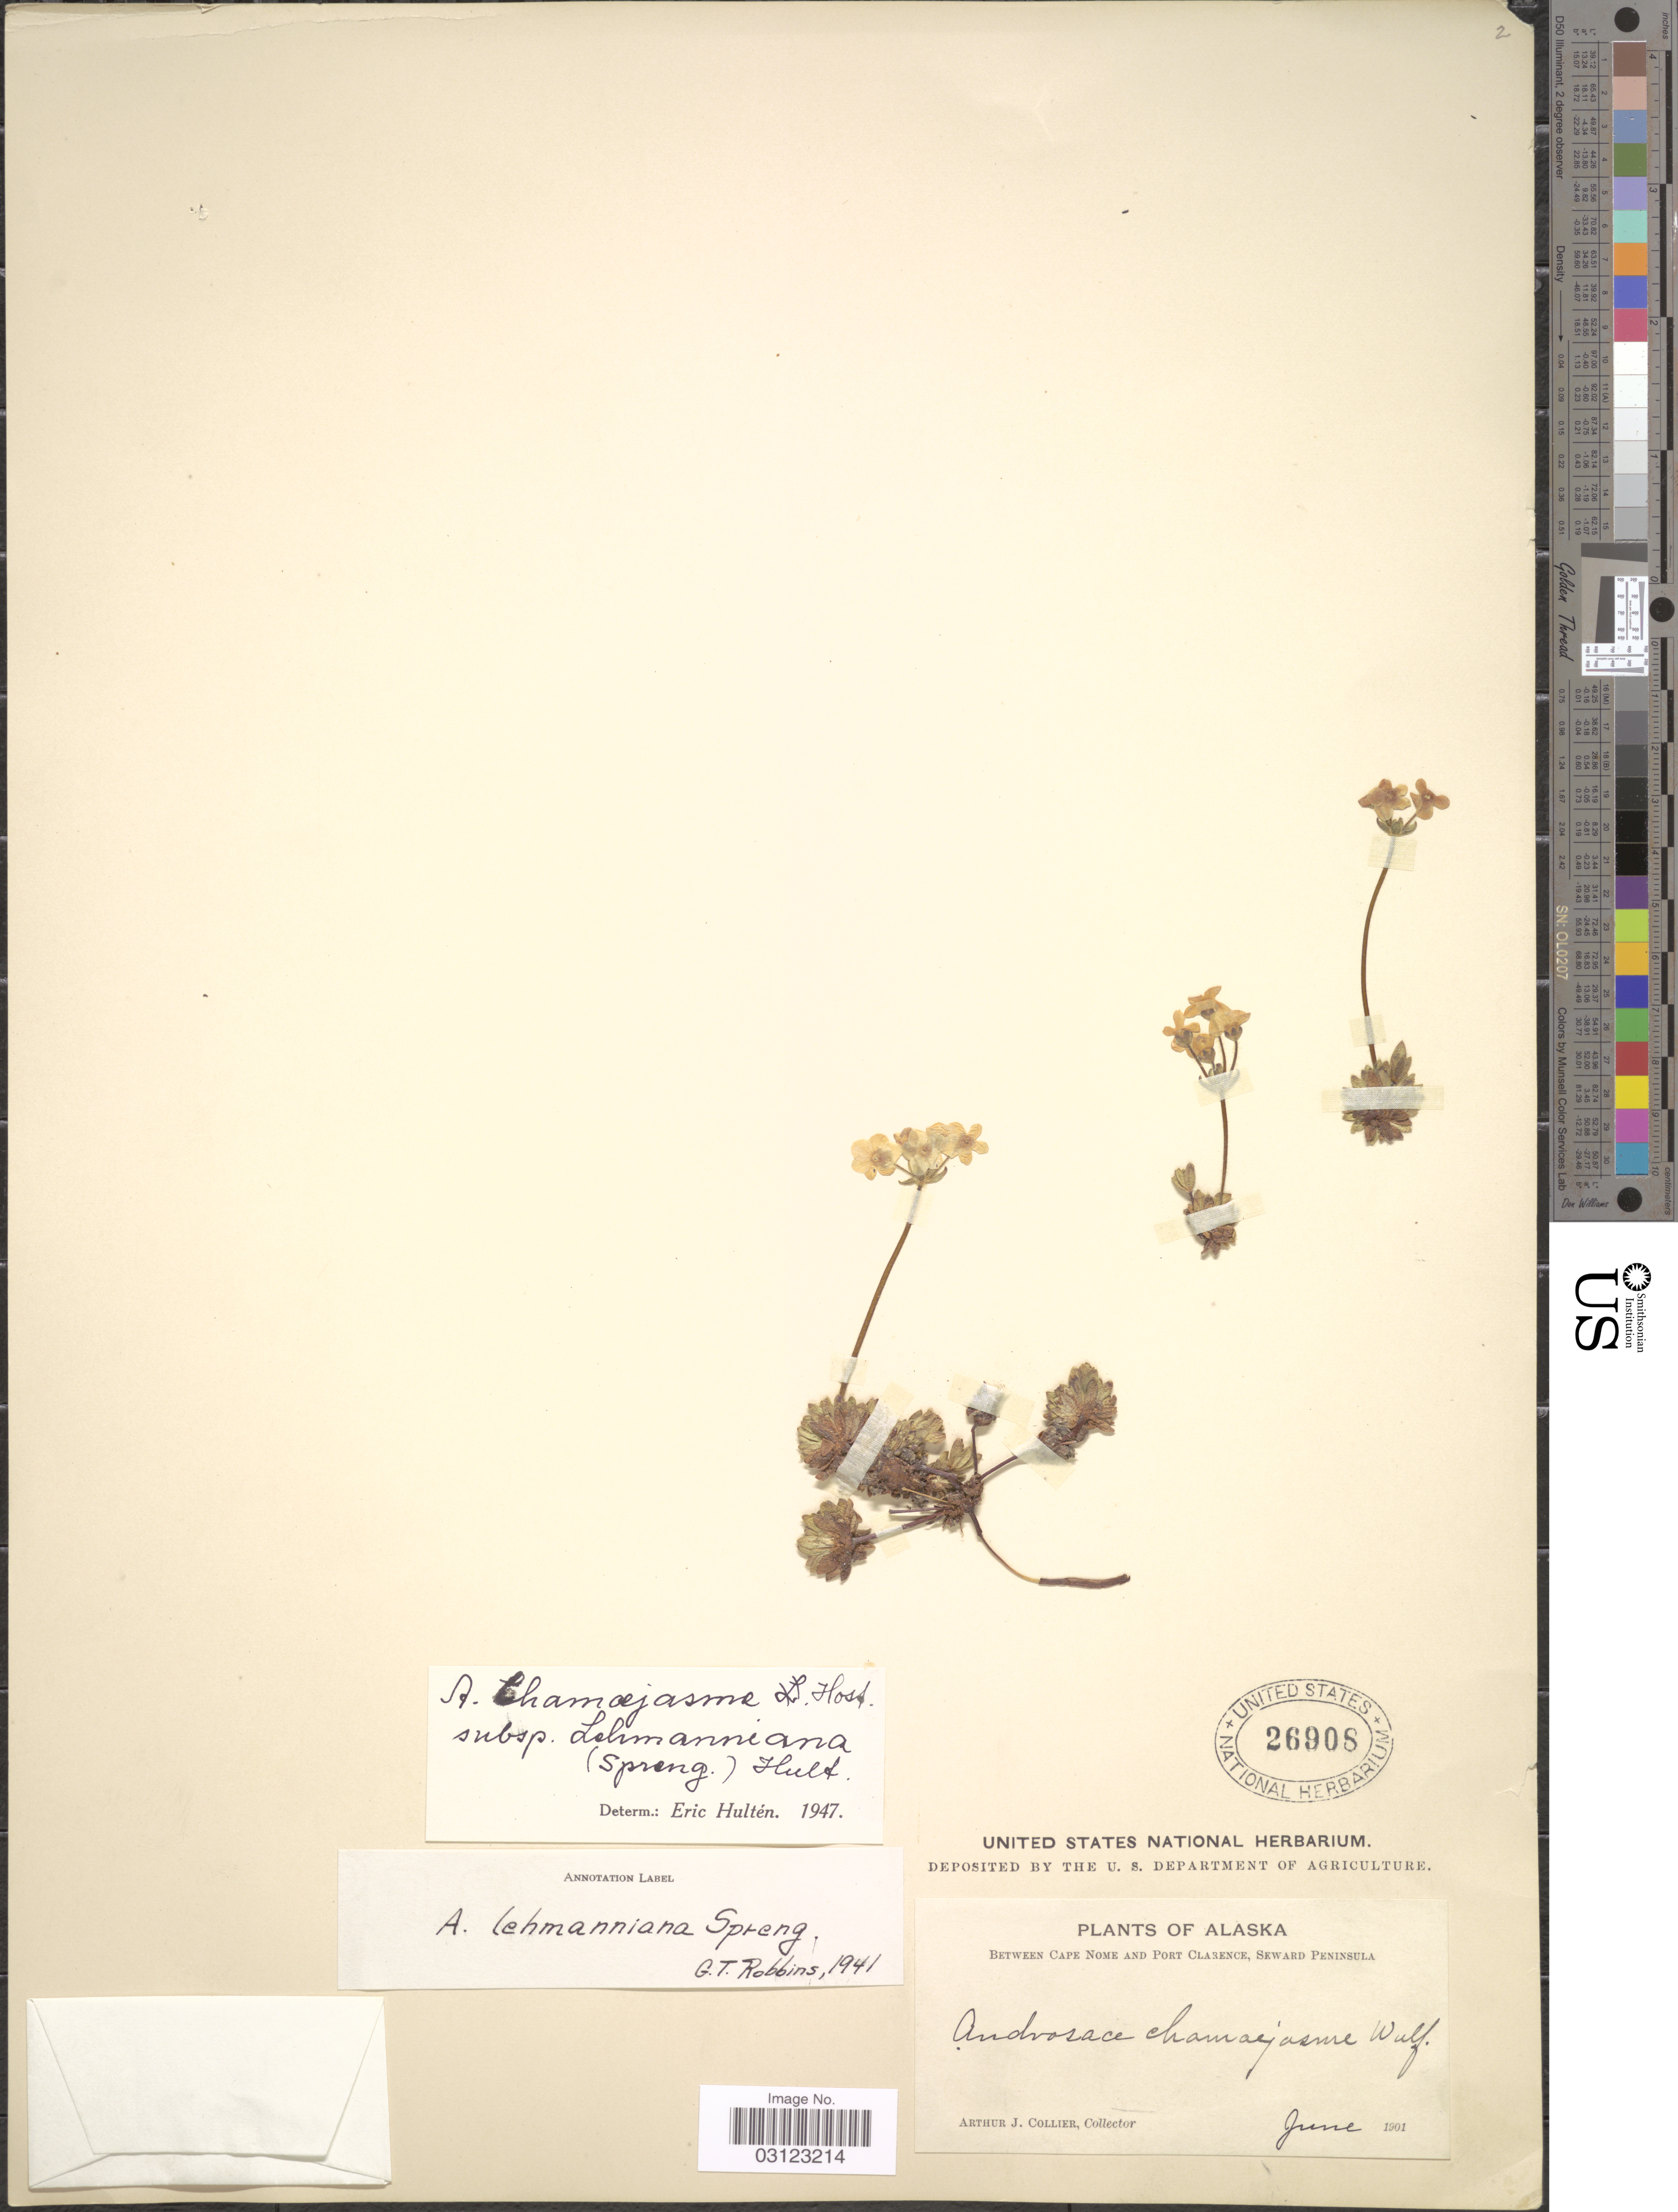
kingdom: Plantae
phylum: Tracheophyta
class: Magnoliopsida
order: Ericales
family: Primulaceae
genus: Androsace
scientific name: Androsace chamaejasme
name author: Wulfen ex Host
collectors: A. Collier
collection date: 1901-06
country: United States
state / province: Alaska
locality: Between Cape Nome and Port Clarence, Seward Peninsula.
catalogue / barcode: US 26908